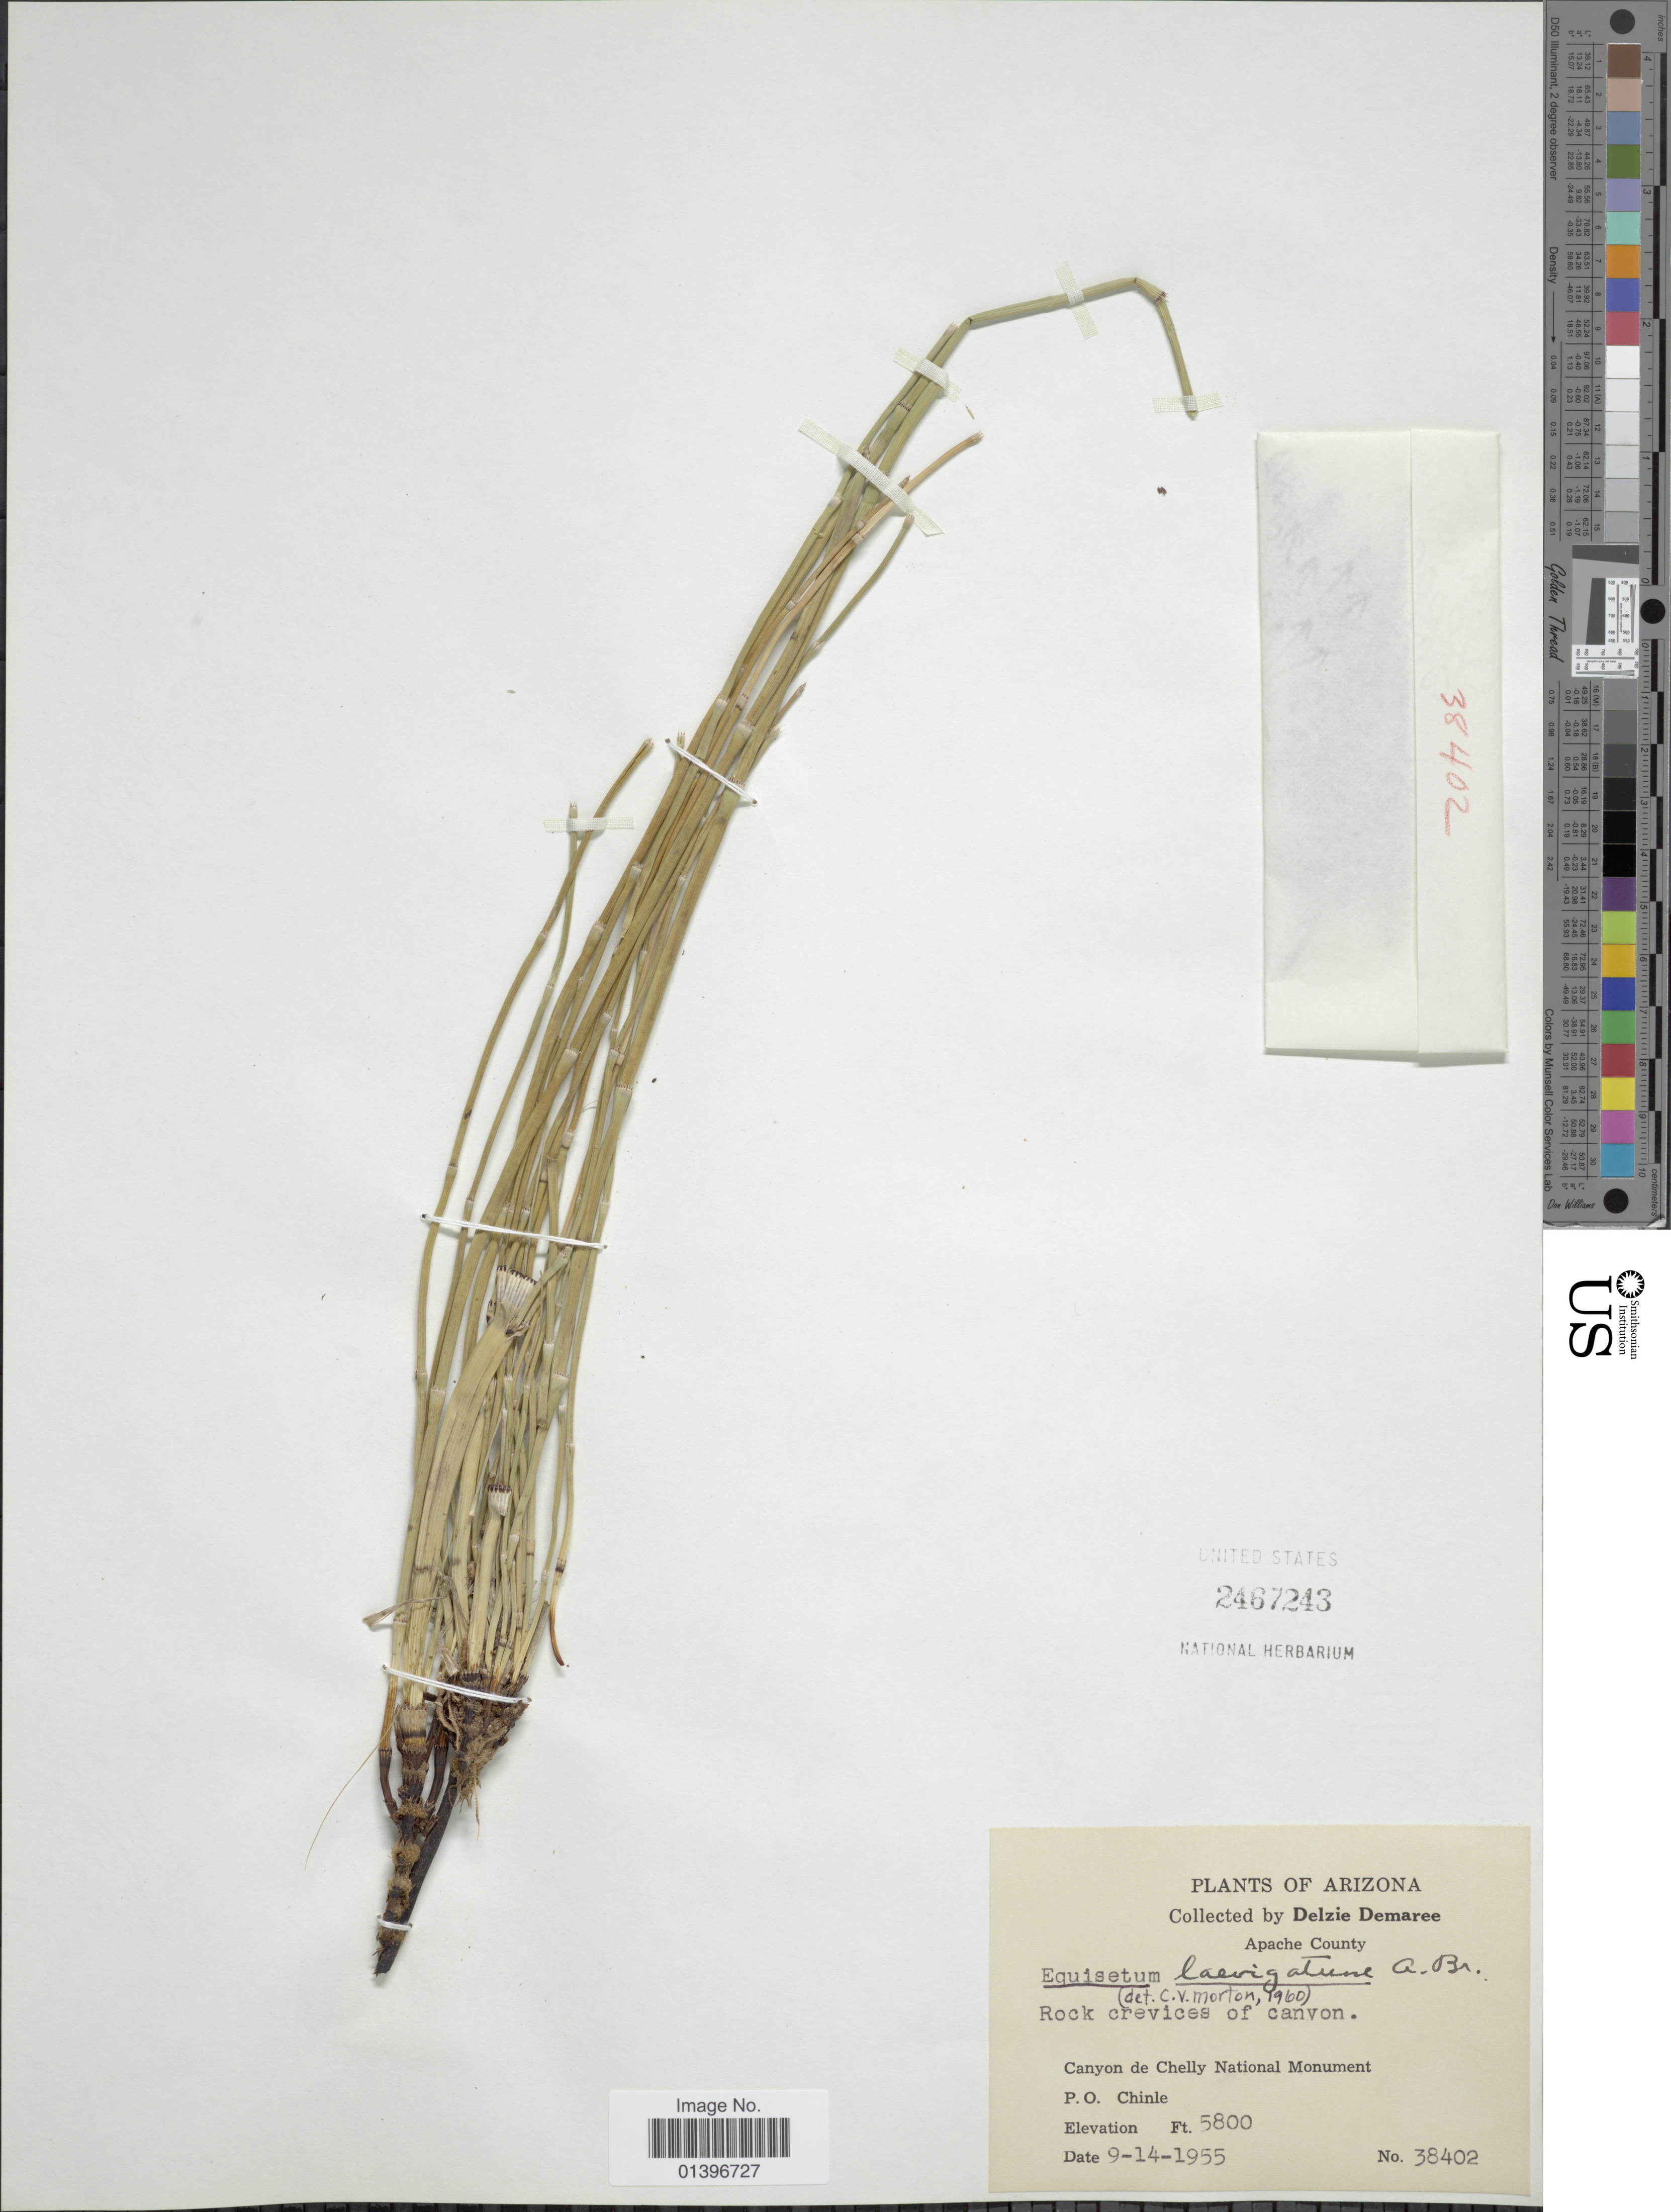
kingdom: Plantae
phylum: Tracheophyta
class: Polypodiopsida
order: Equisetales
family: Equisetaceae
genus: Equisetum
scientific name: Equisetum laevigatum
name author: A. Braun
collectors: D. Demaree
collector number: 38402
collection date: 1955-09-14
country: United States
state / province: Arizona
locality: Apache County. Canyon de Chelly National Monument. P.O. Chinle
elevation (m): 1768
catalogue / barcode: US 2467243